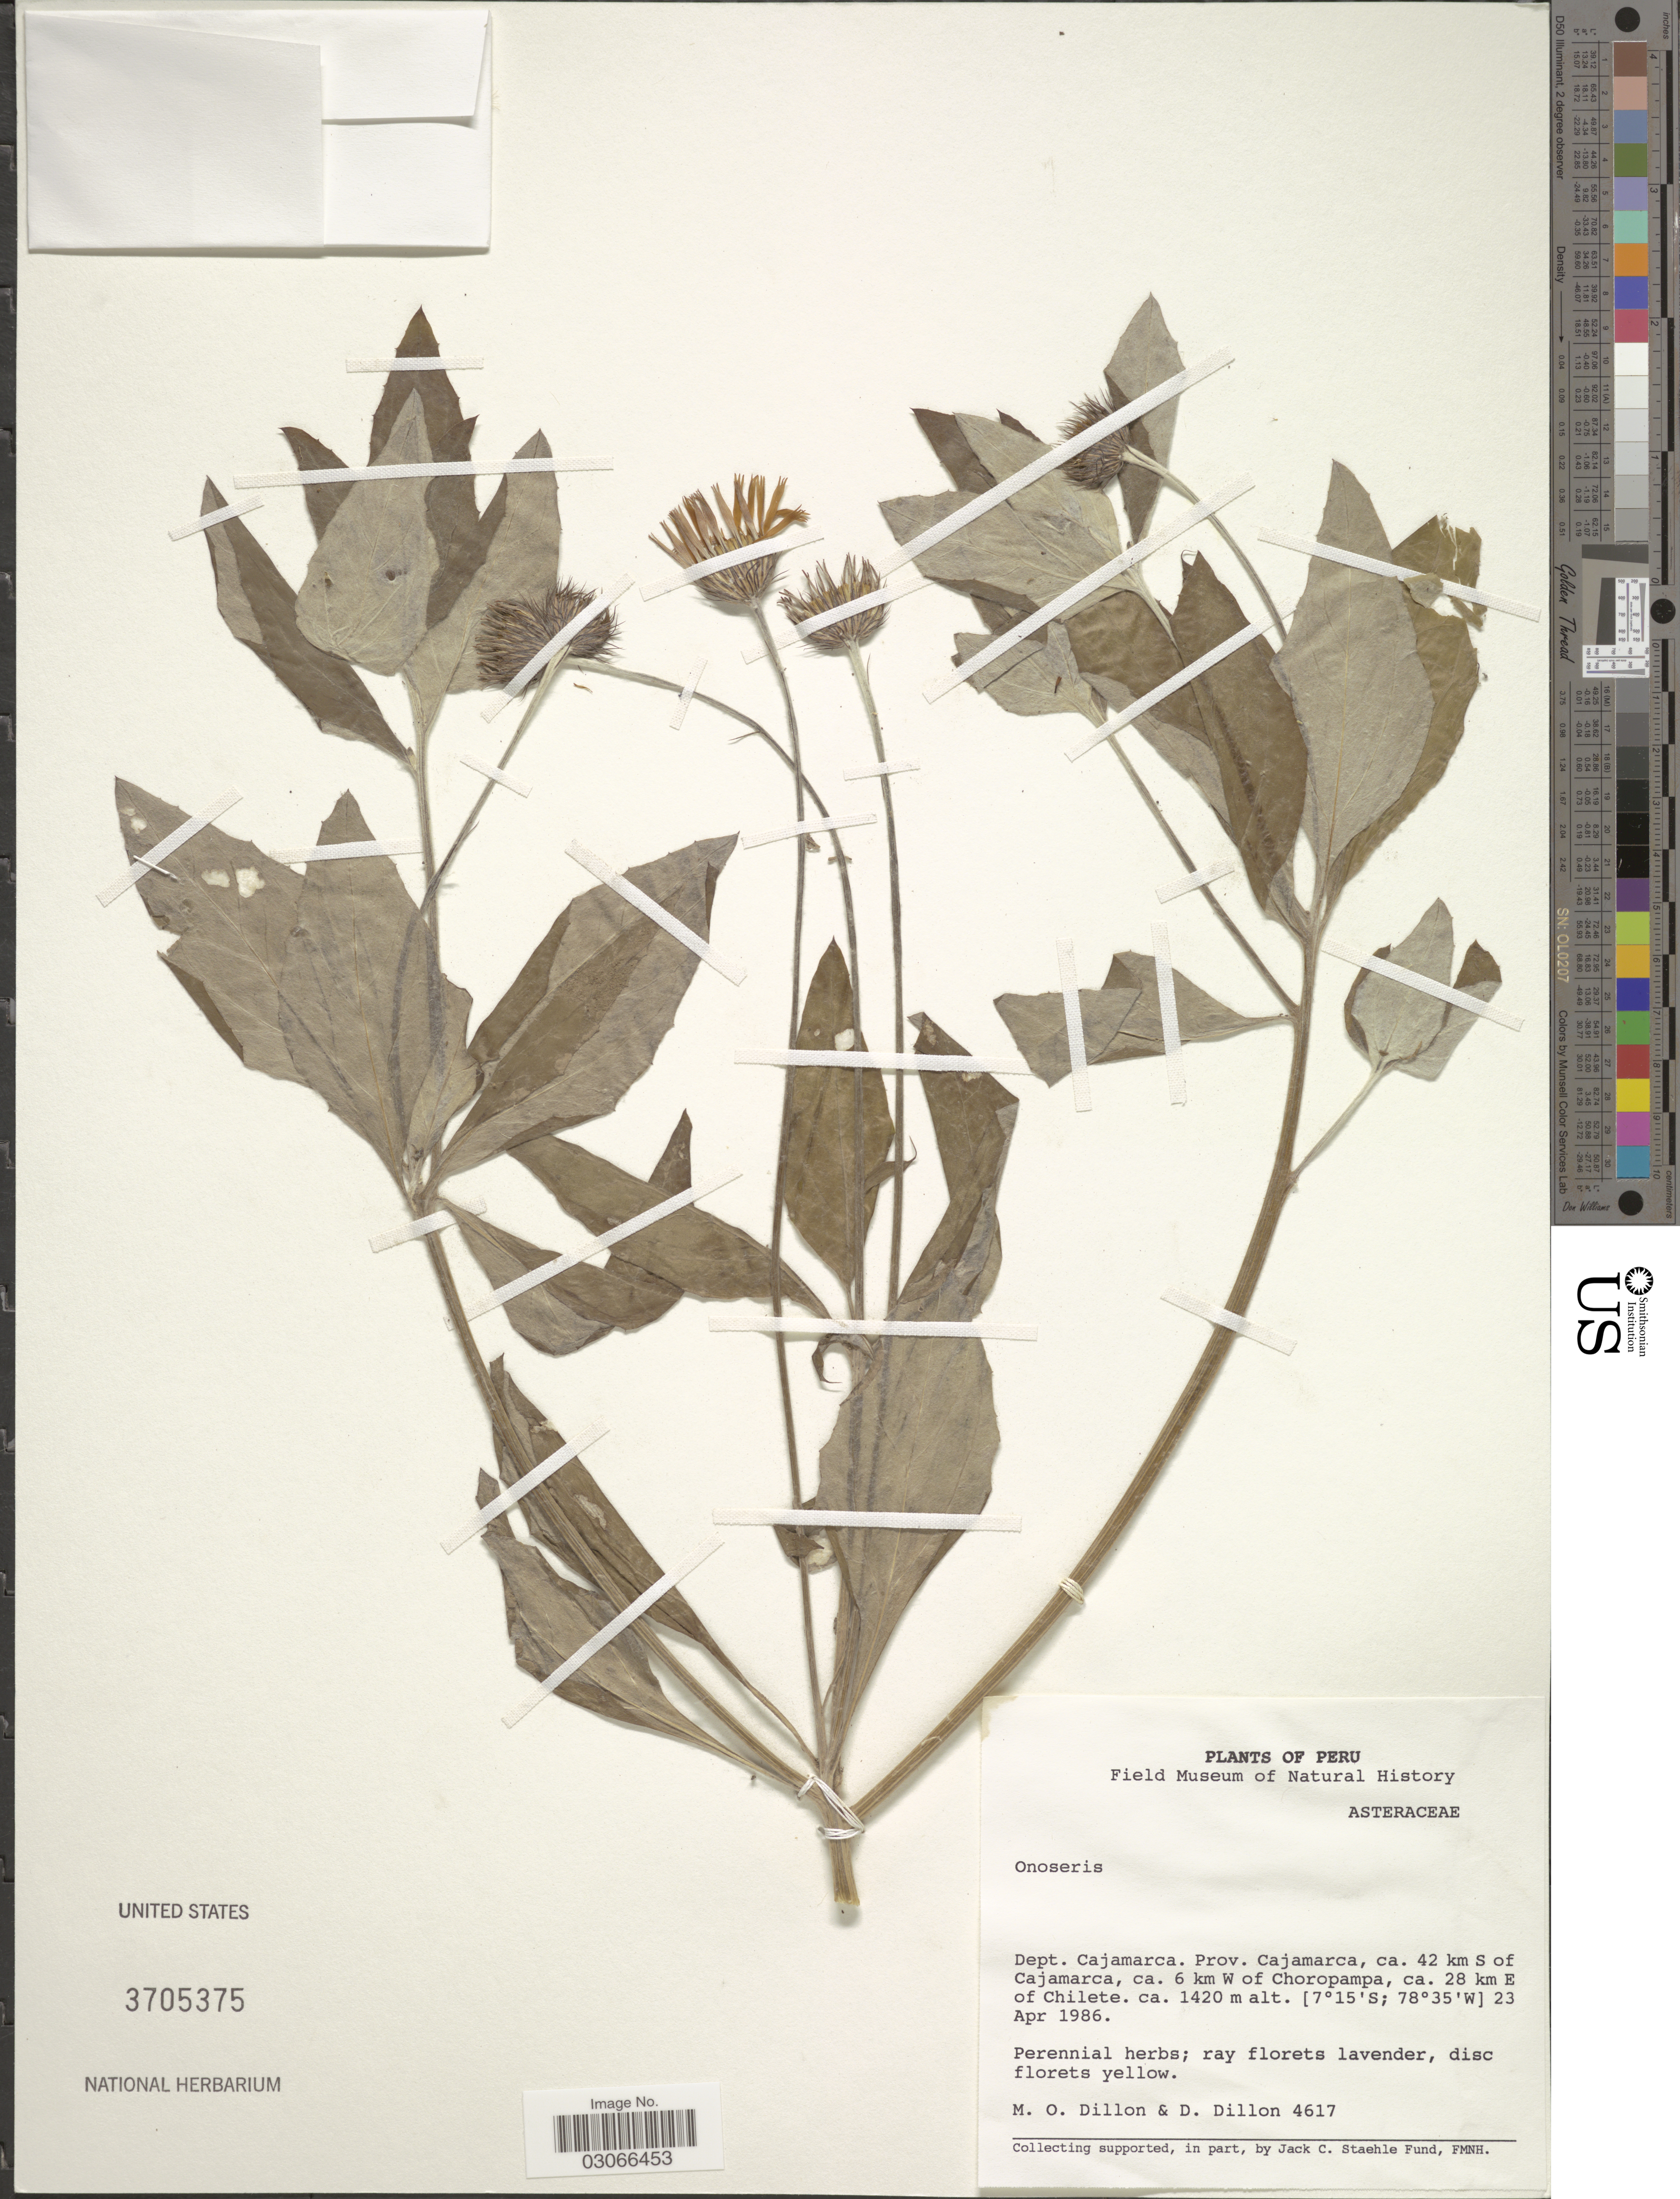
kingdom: Plantae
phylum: Tracheophyta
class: Magnoliopsida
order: Asterales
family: Asteraceae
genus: Onoseris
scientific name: Onoseris sp.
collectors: M. O. Dillon & D. Dillon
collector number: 4617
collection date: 1986-04-23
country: Peru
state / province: Cajamarca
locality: Dept. Cajamarca, ca. 42 km S of Cajamarca, ca. 6 km W of Choropampa, ca. 28 km E of Chilete.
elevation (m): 1420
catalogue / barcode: US 3705375